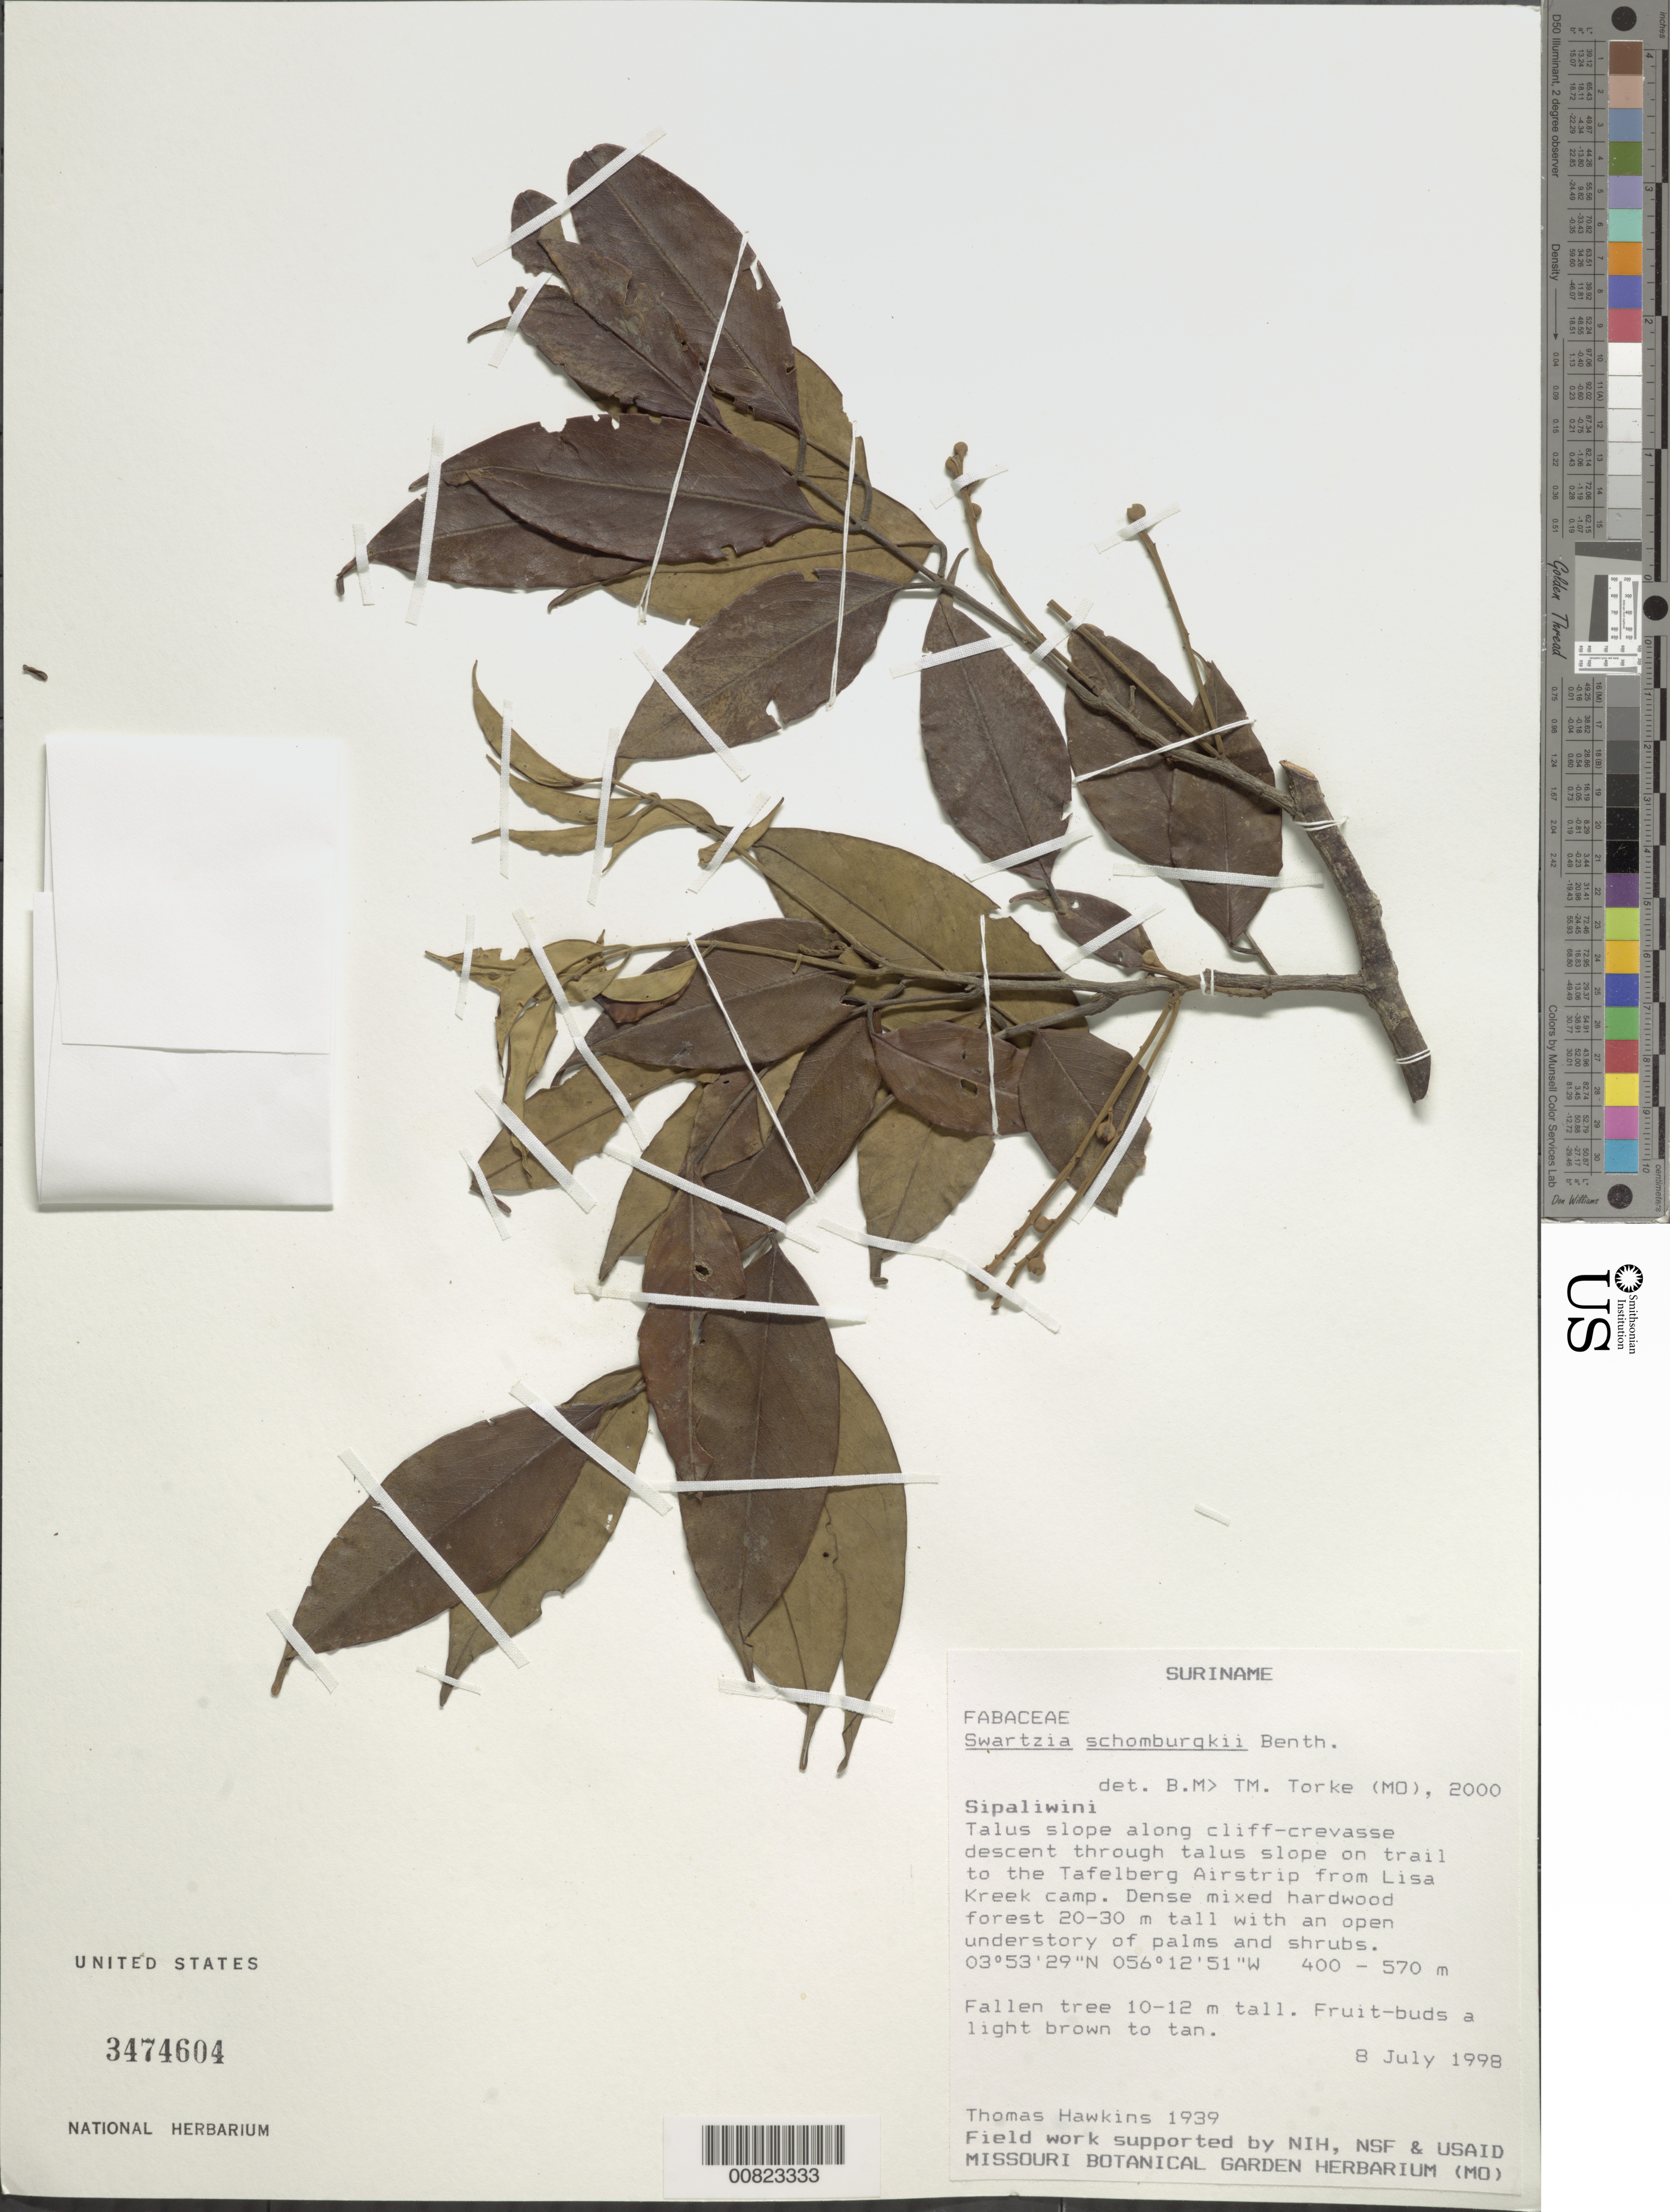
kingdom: Plantae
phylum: Tracheophyta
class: Magnoliopsida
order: Fabales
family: Fabaceae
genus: Swartzia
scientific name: Swartzia schomburgkii var. guayanensis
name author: R.S. Cowan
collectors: T. Hawkins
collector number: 1939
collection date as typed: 8-Jul-98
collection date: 1998-07-08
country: Suriname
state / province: Sipaliwini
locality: Tafelberg (Table Mountain), airstrip trail from Lisa Kreek camp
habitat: Talus slope along cliff-crevasse descent through talus slope on trail. Dense mixed hardwood forest 20-30 m tall w/ open understory of palms and shrubs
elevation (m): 400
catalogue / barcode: US 3474604